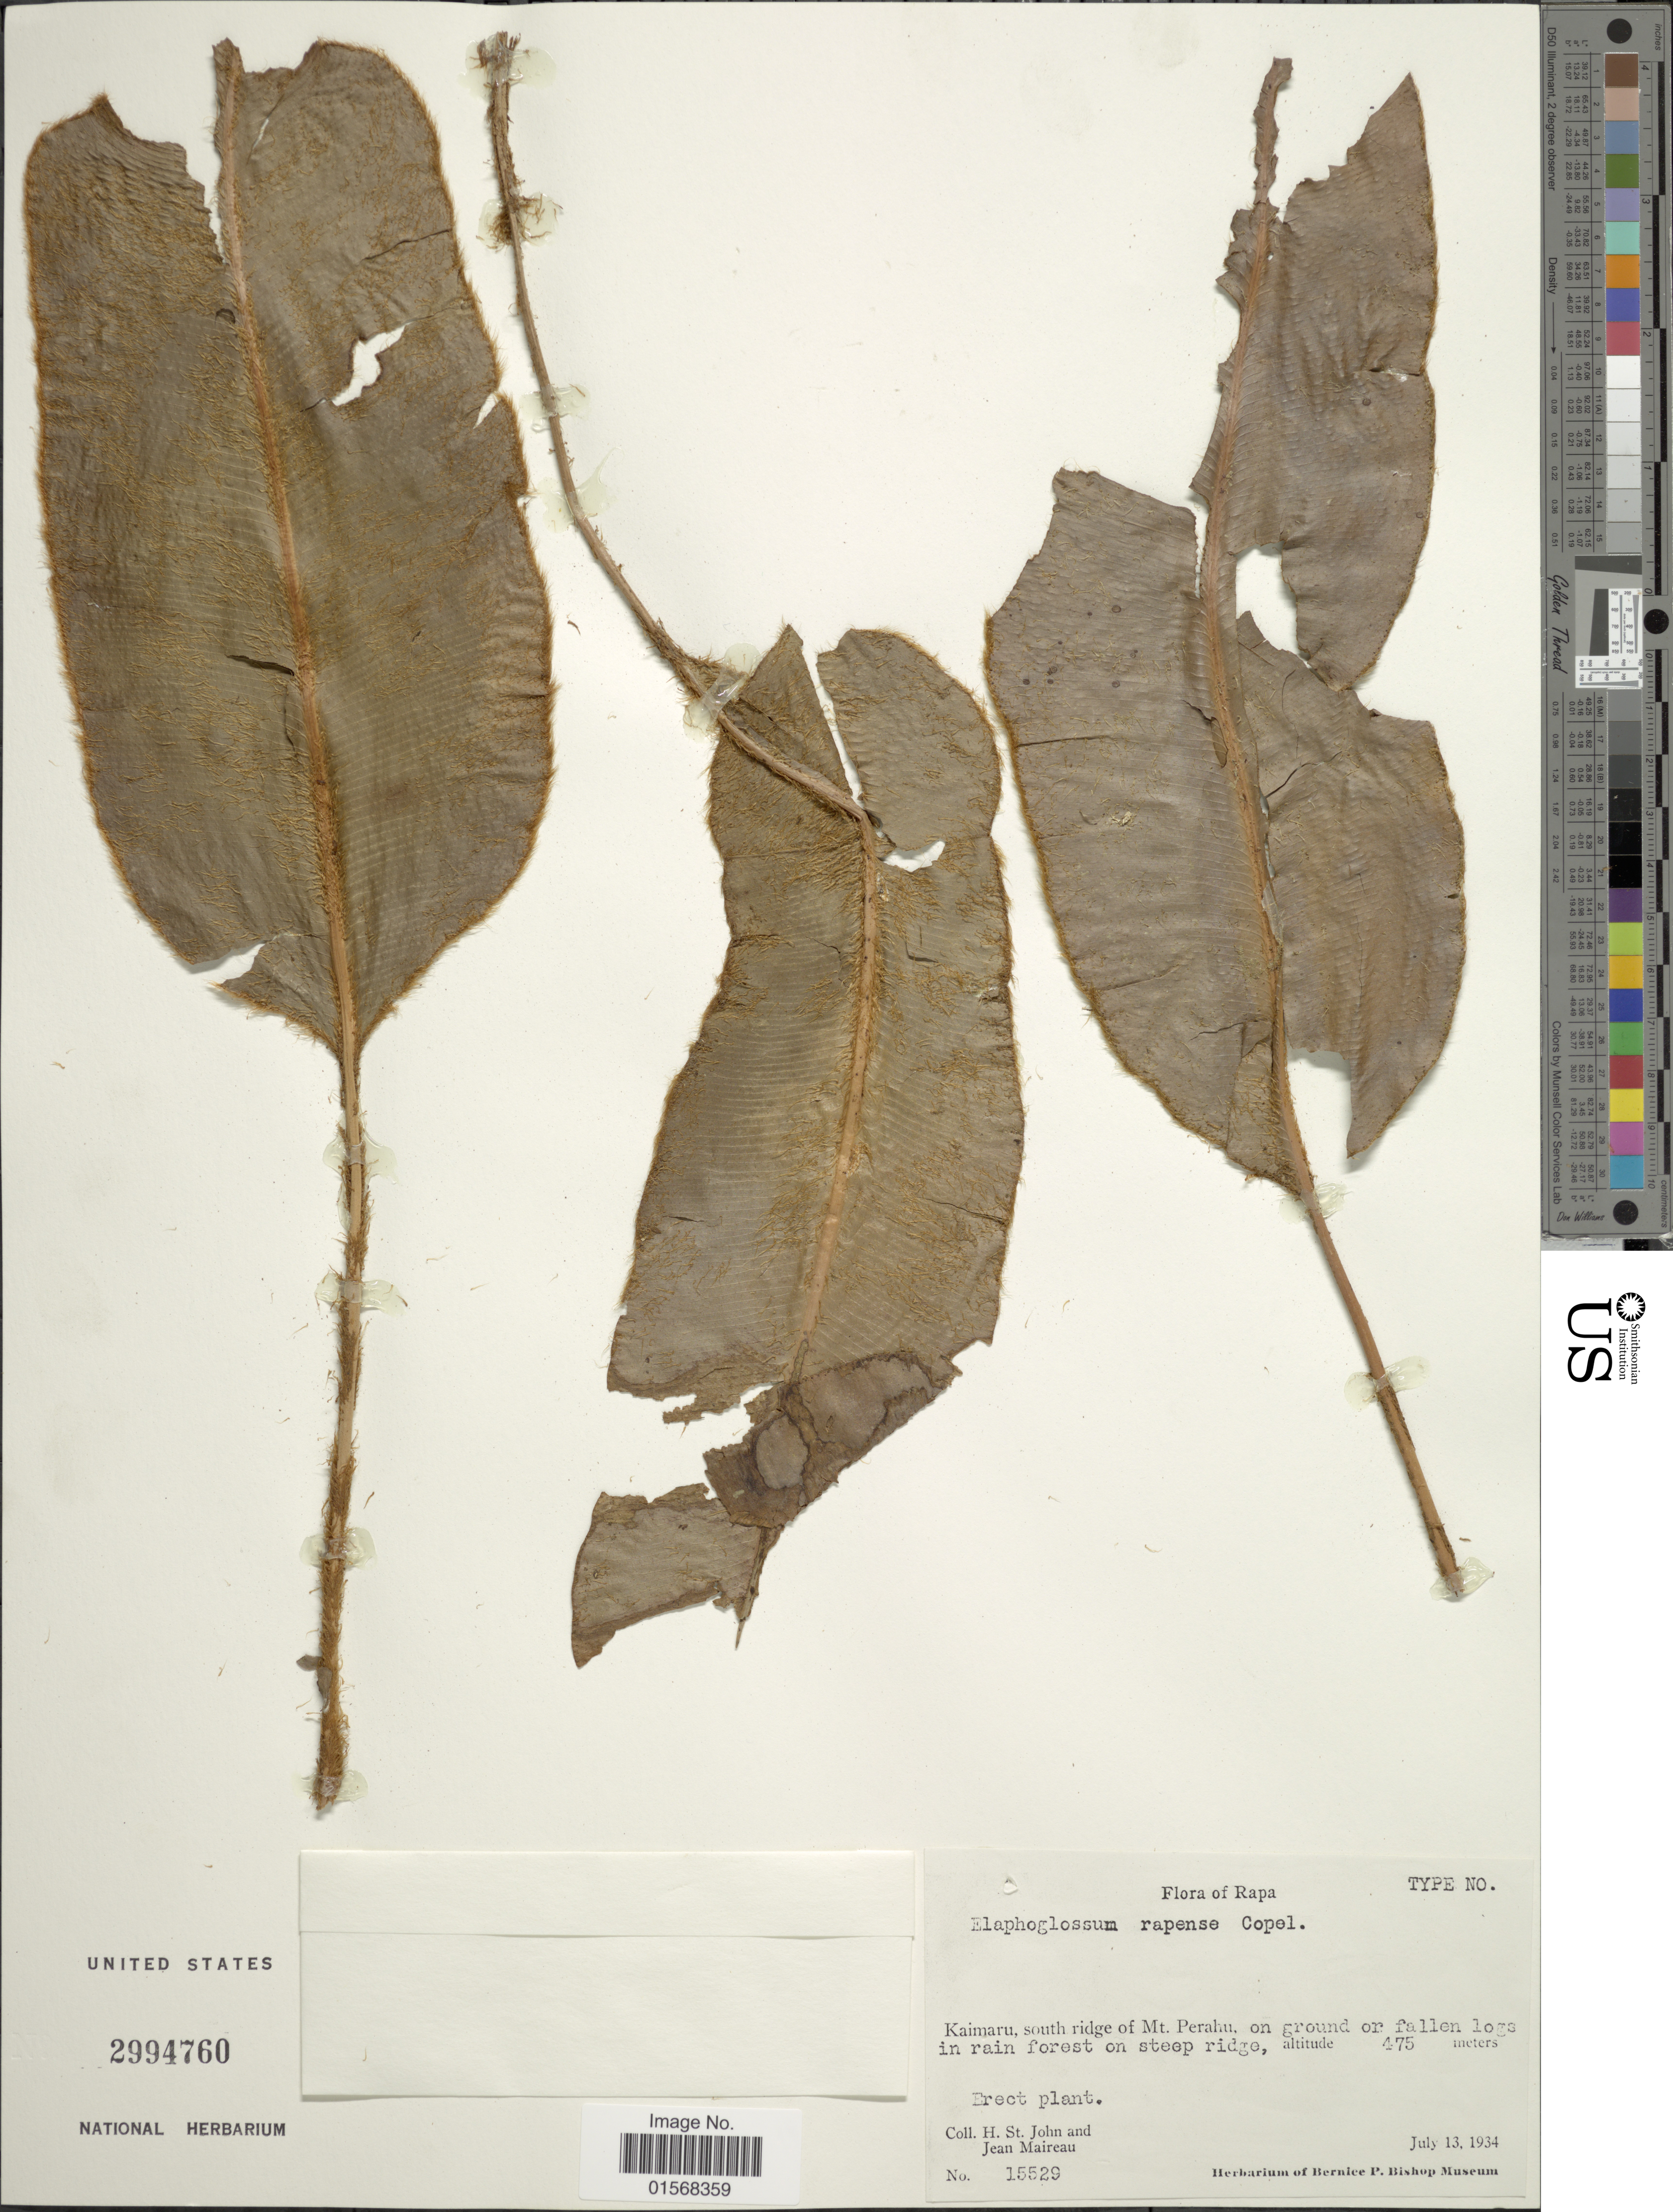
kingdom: Plantae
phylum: Tracheophyta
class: Polypodiopsida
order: Polypodiales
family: Dryopteridaceae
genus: Elaphoglossum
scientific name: Elaphoglossum rapense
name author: Copel.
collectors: H. St. John & J. Maireau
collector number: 15529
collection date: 1934-07-13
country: French Polynesia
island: Rapa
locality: Rapa, Kaimara, south ridge of Mt. Peralu, on ground or fallen logs in rain forest on steep ridge. [interpreted]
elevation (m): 475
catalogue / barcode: US 2994760